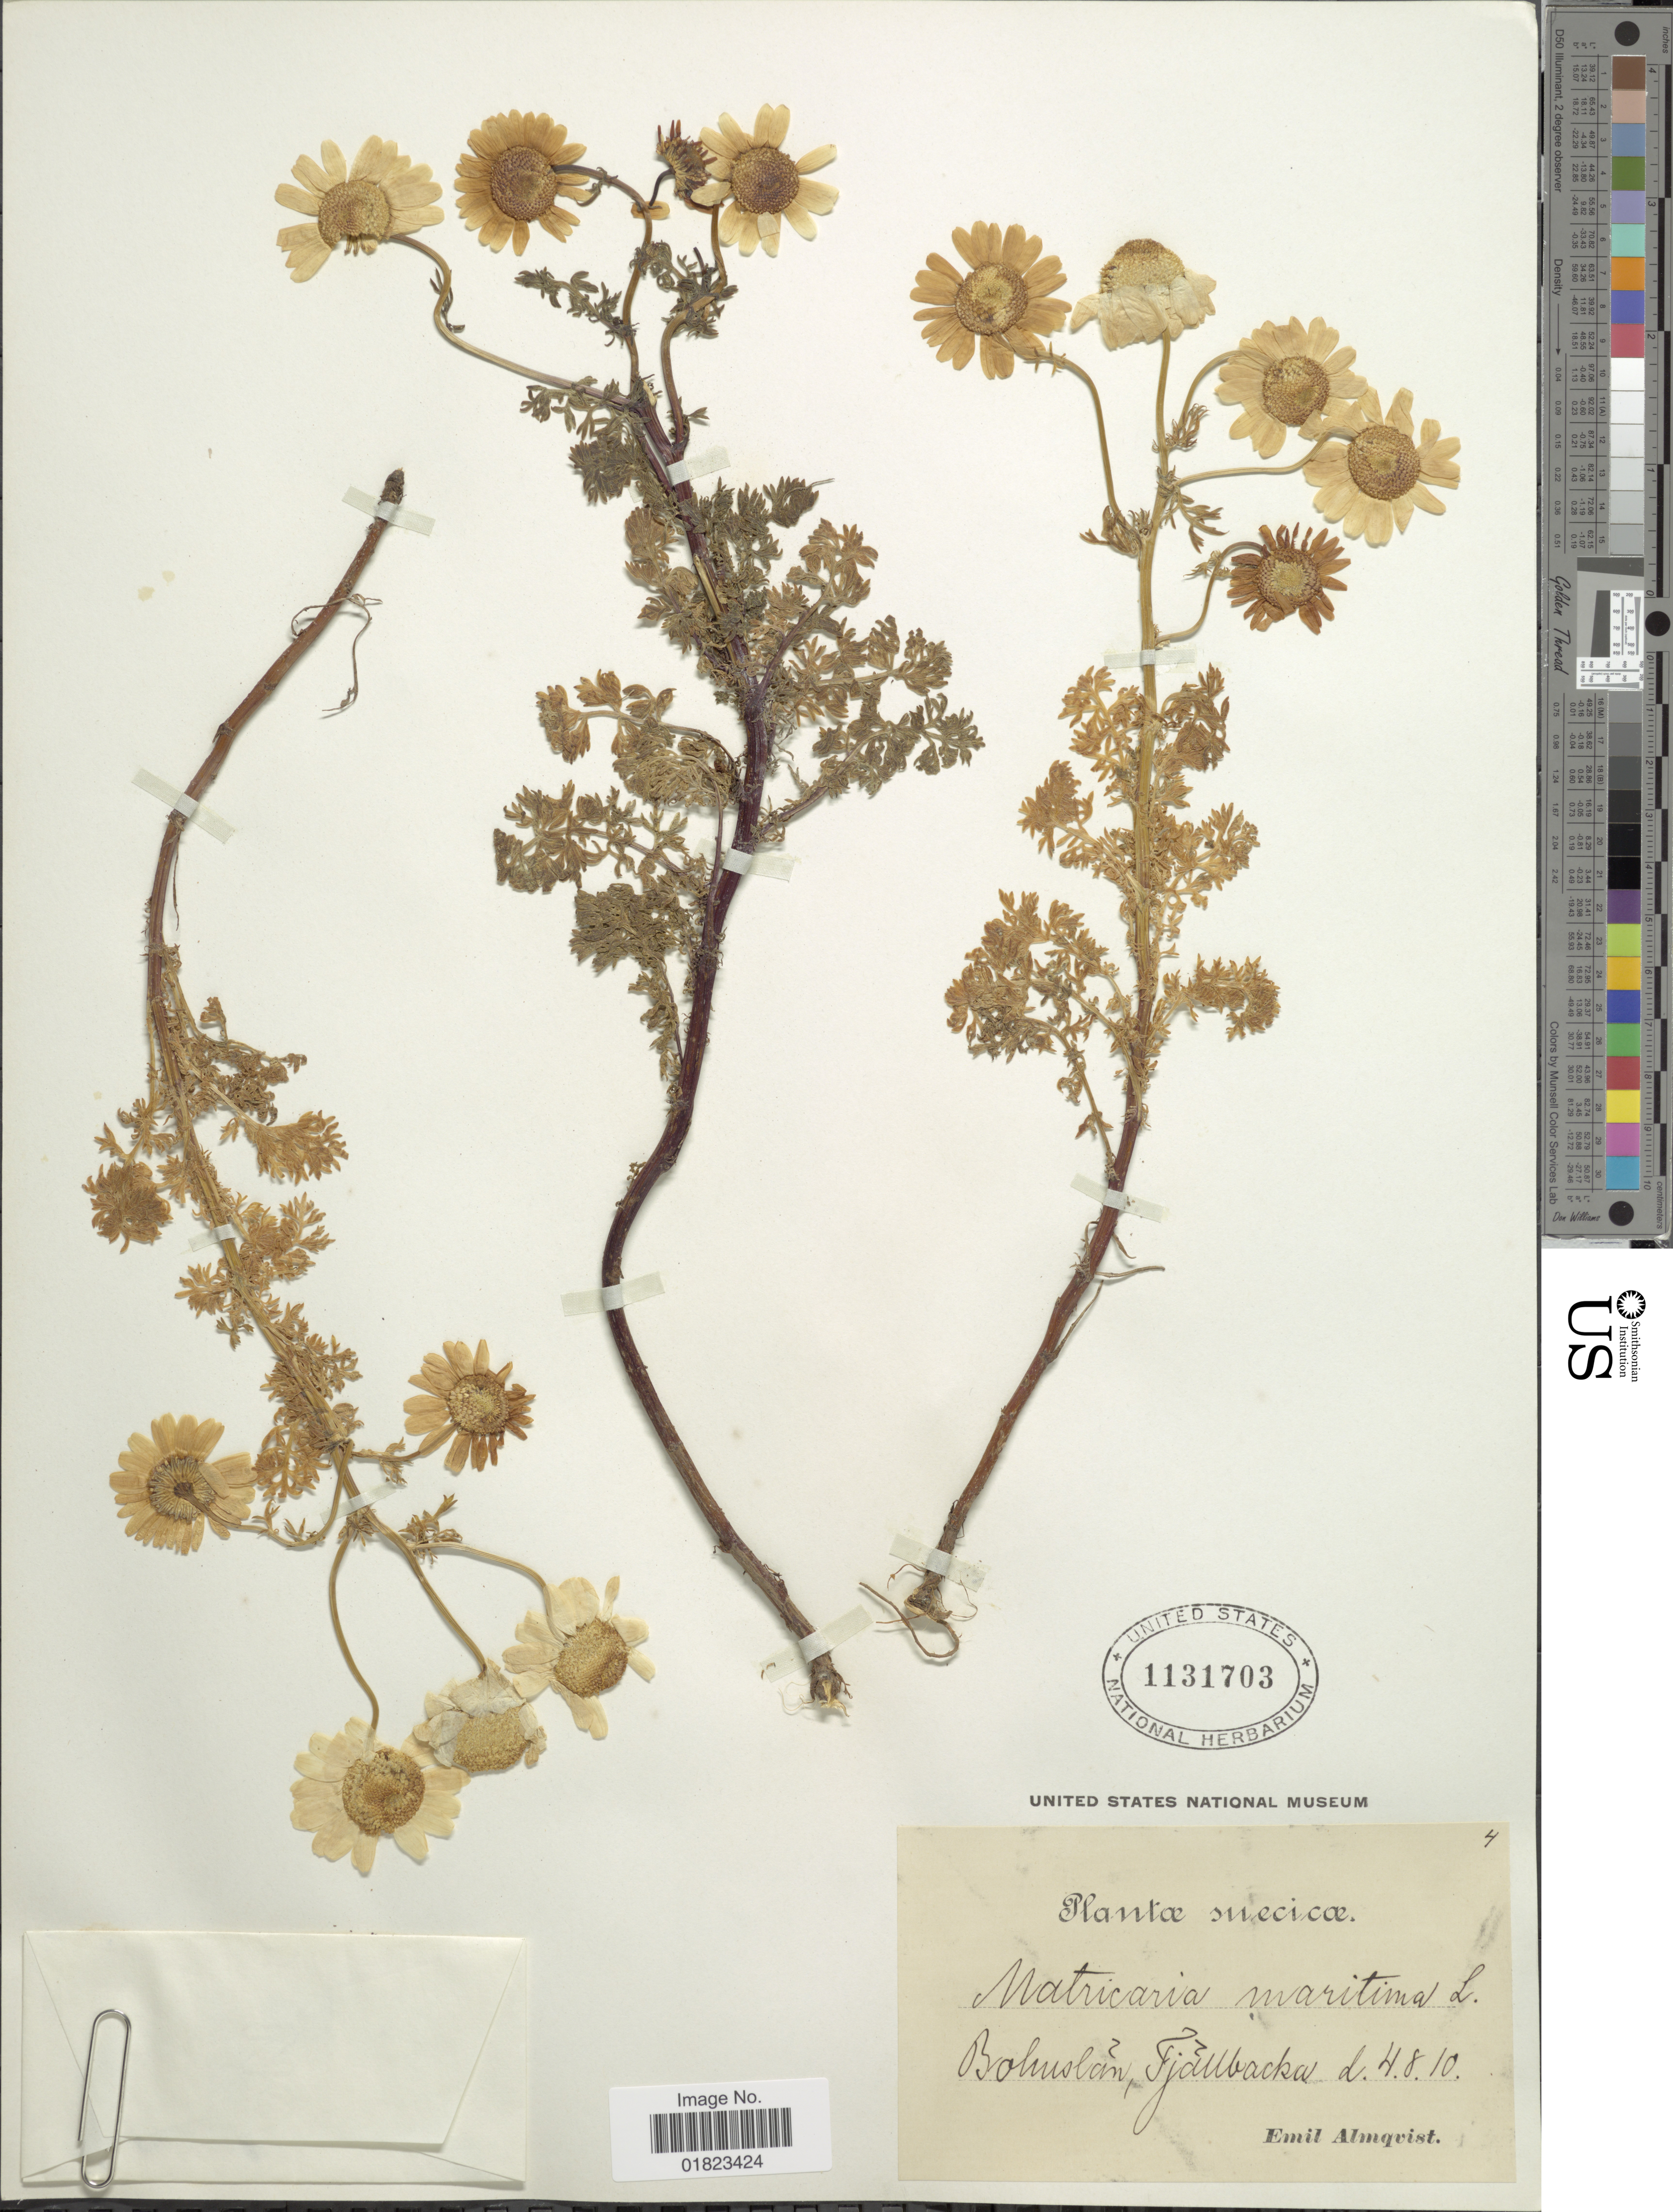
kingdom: Plantae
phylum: Tracheophyta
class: Magnoliopsida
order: Asterales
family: Asteraceae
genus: Tripleurospermum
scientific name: Tripleurospermum perforatum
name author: (Mérat) Laínz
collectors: E. Almquist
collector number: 4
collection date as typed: Transcribed d/m/y: 4/8/10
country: Sweden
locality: Suecicae. Bohuslan, Fjallbacka.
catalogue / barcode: US 1131703